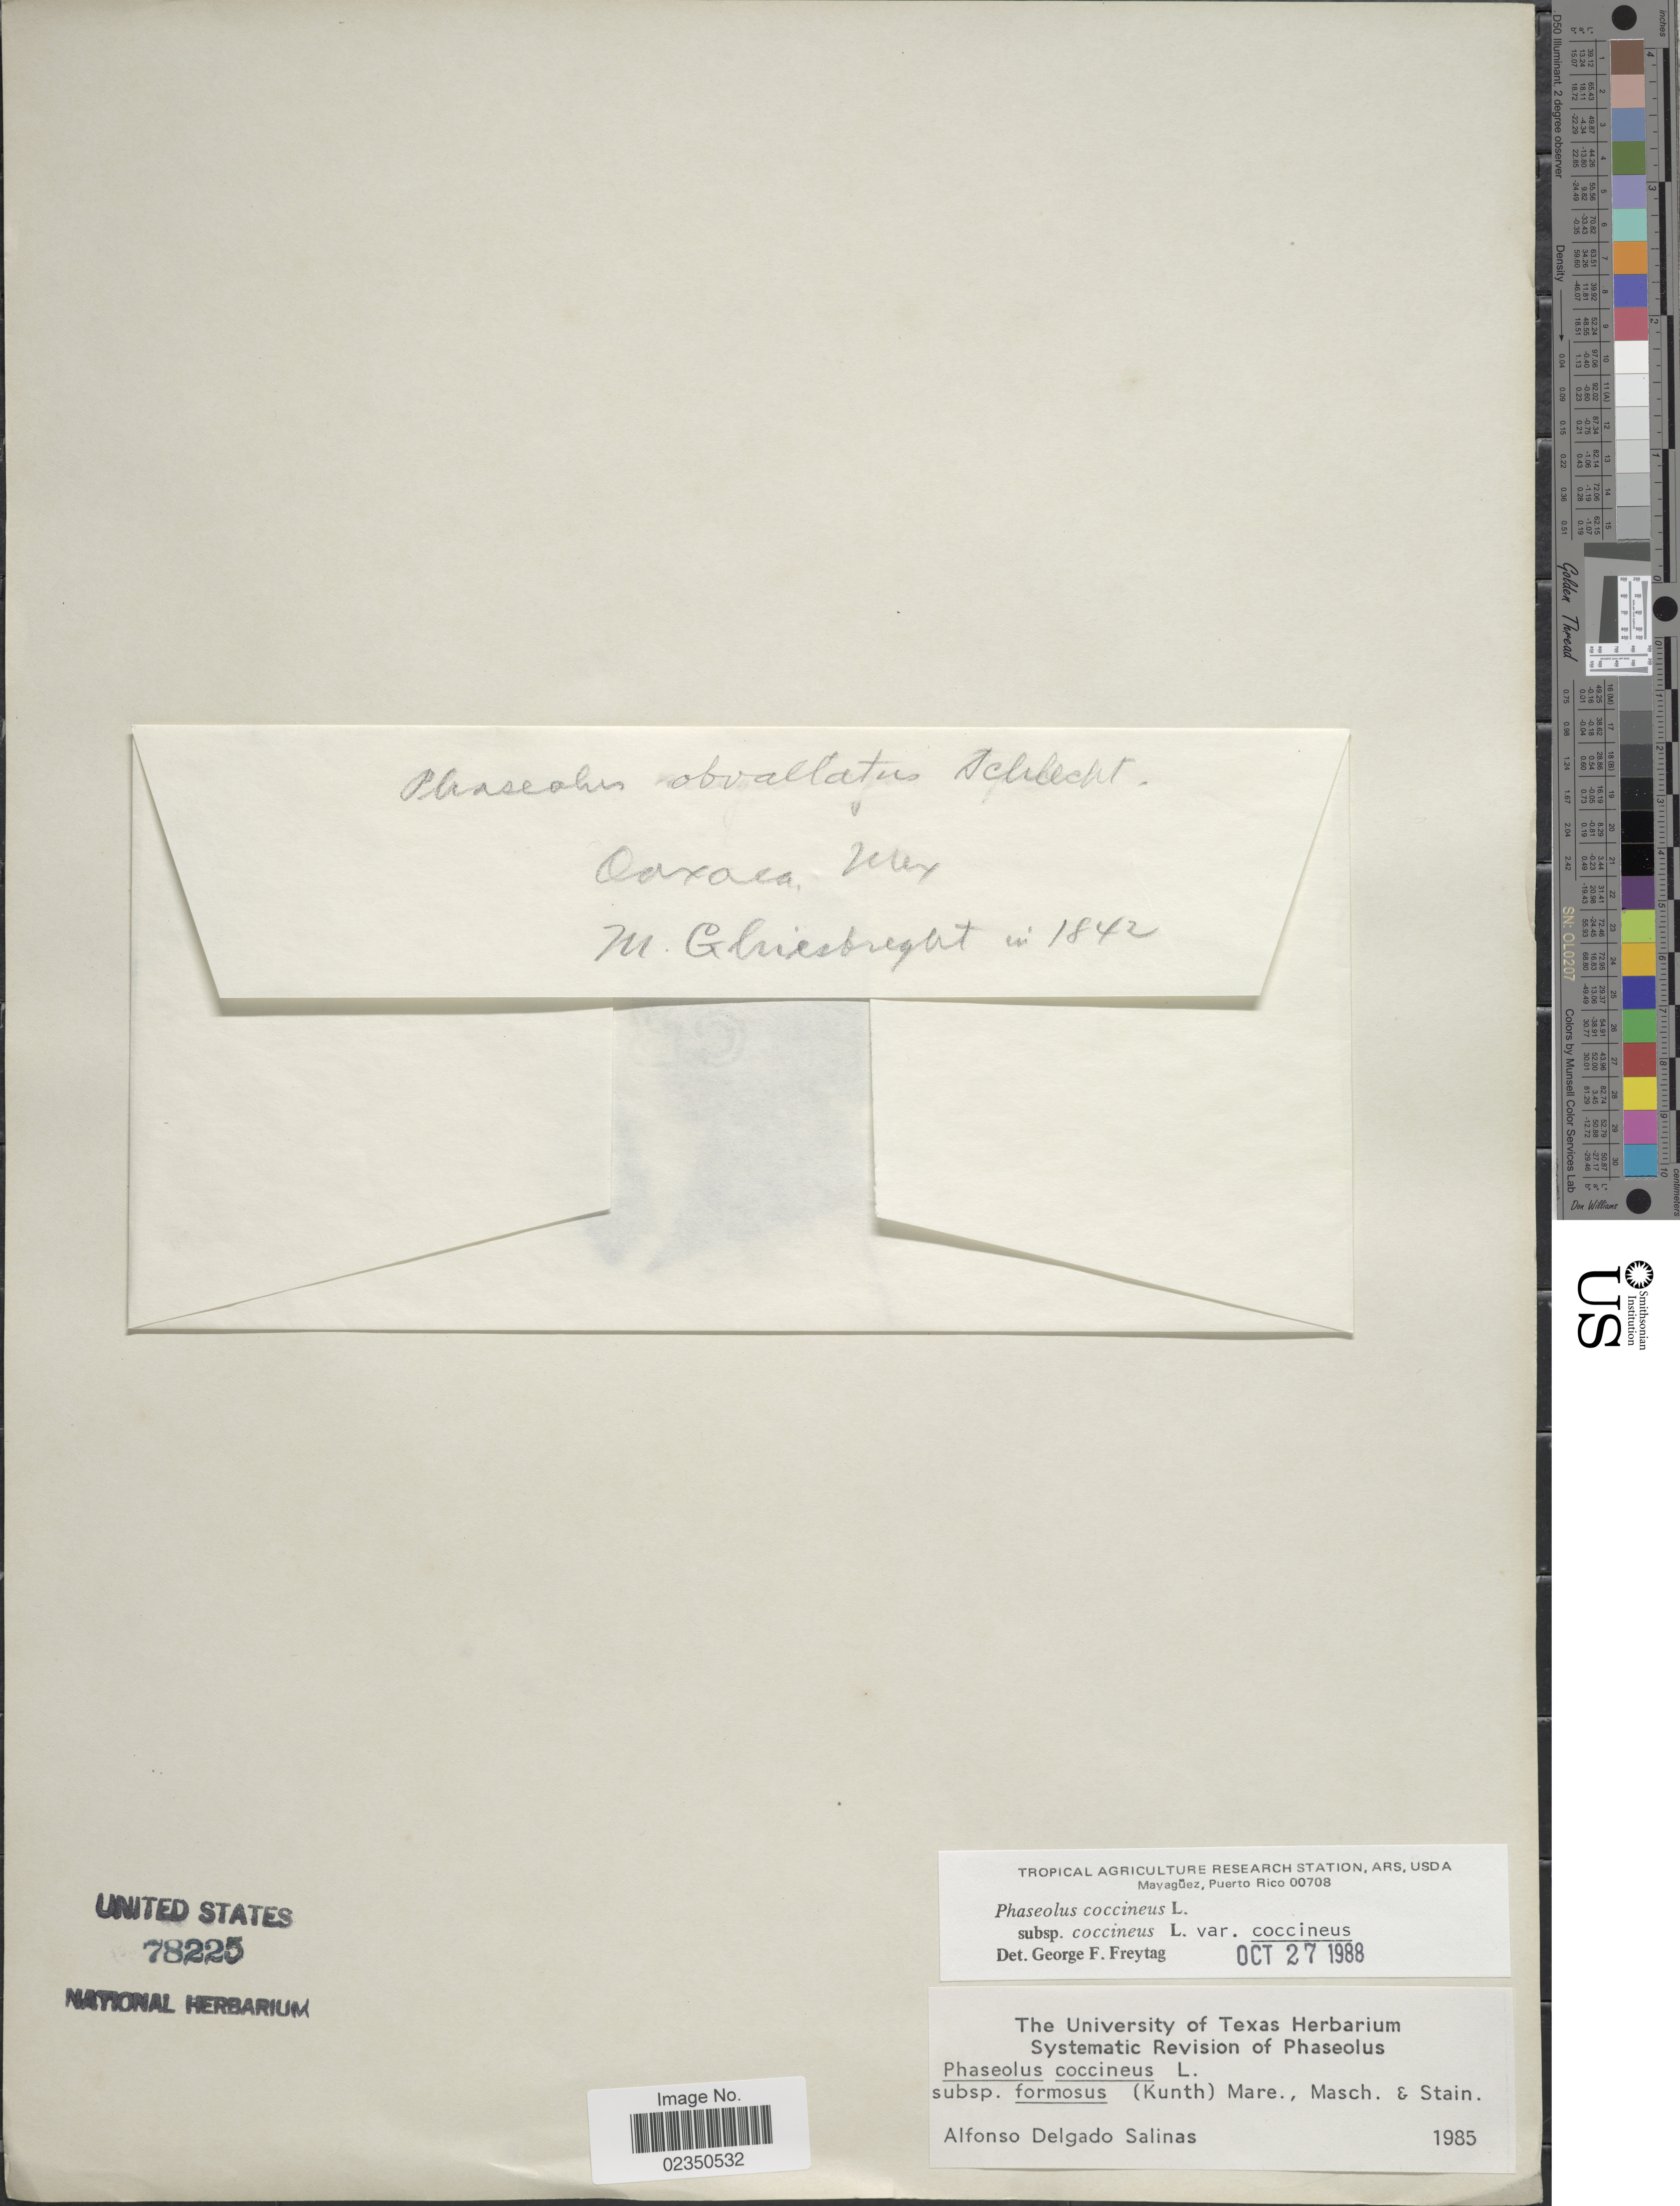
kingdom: Plantae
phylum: Tracheophyta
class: Magnoliopsida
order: Fabales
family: Fabaceae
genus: Phaseolus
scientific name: Phaseolus coccineus var. coccineus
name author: L.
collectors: M. Ghiesbreght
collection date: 1842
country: Mexico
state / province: Oaxaca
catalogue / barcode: US 78225